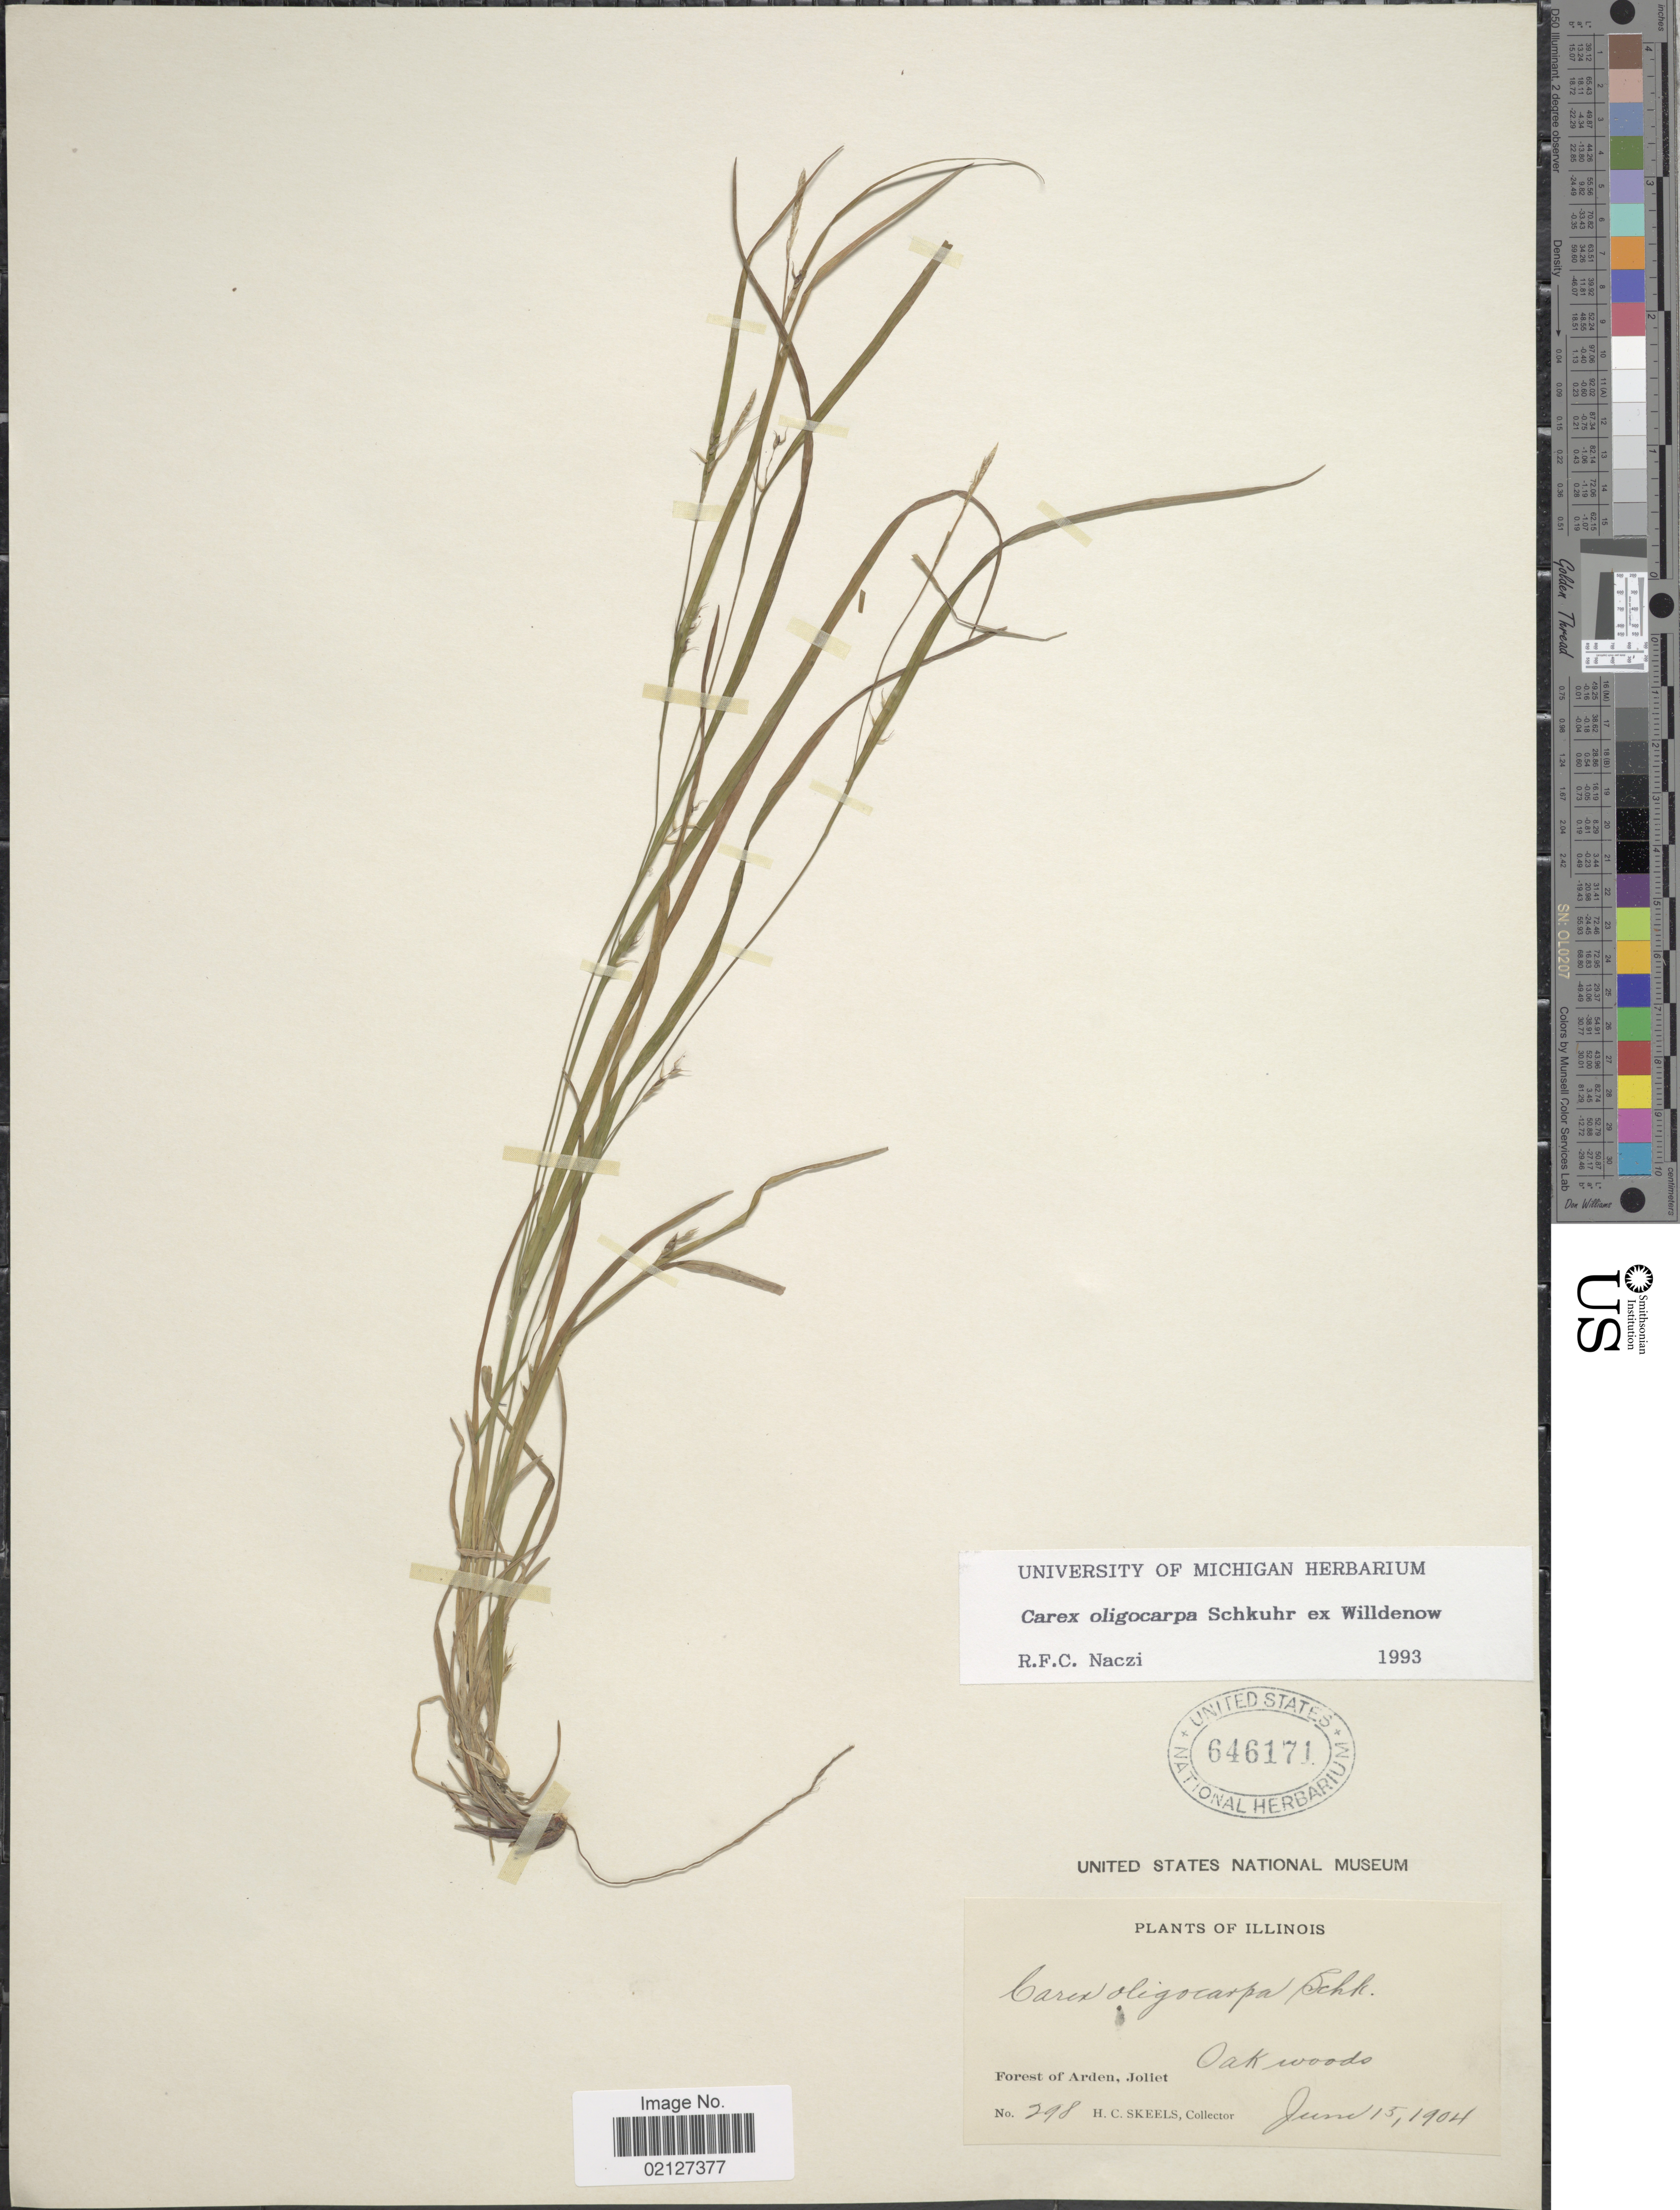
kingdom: Plantae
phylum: Tracheophyta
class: Liliopsida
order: Poales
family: Cyperaceae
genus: Carex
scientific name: Carex oligocarpa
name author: Willd.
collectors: H. Skeels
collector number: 298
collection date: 1904-06-15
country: United States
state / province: Illinois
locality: Forest of Arden, Joliet, oak woods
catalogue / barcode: US 646171